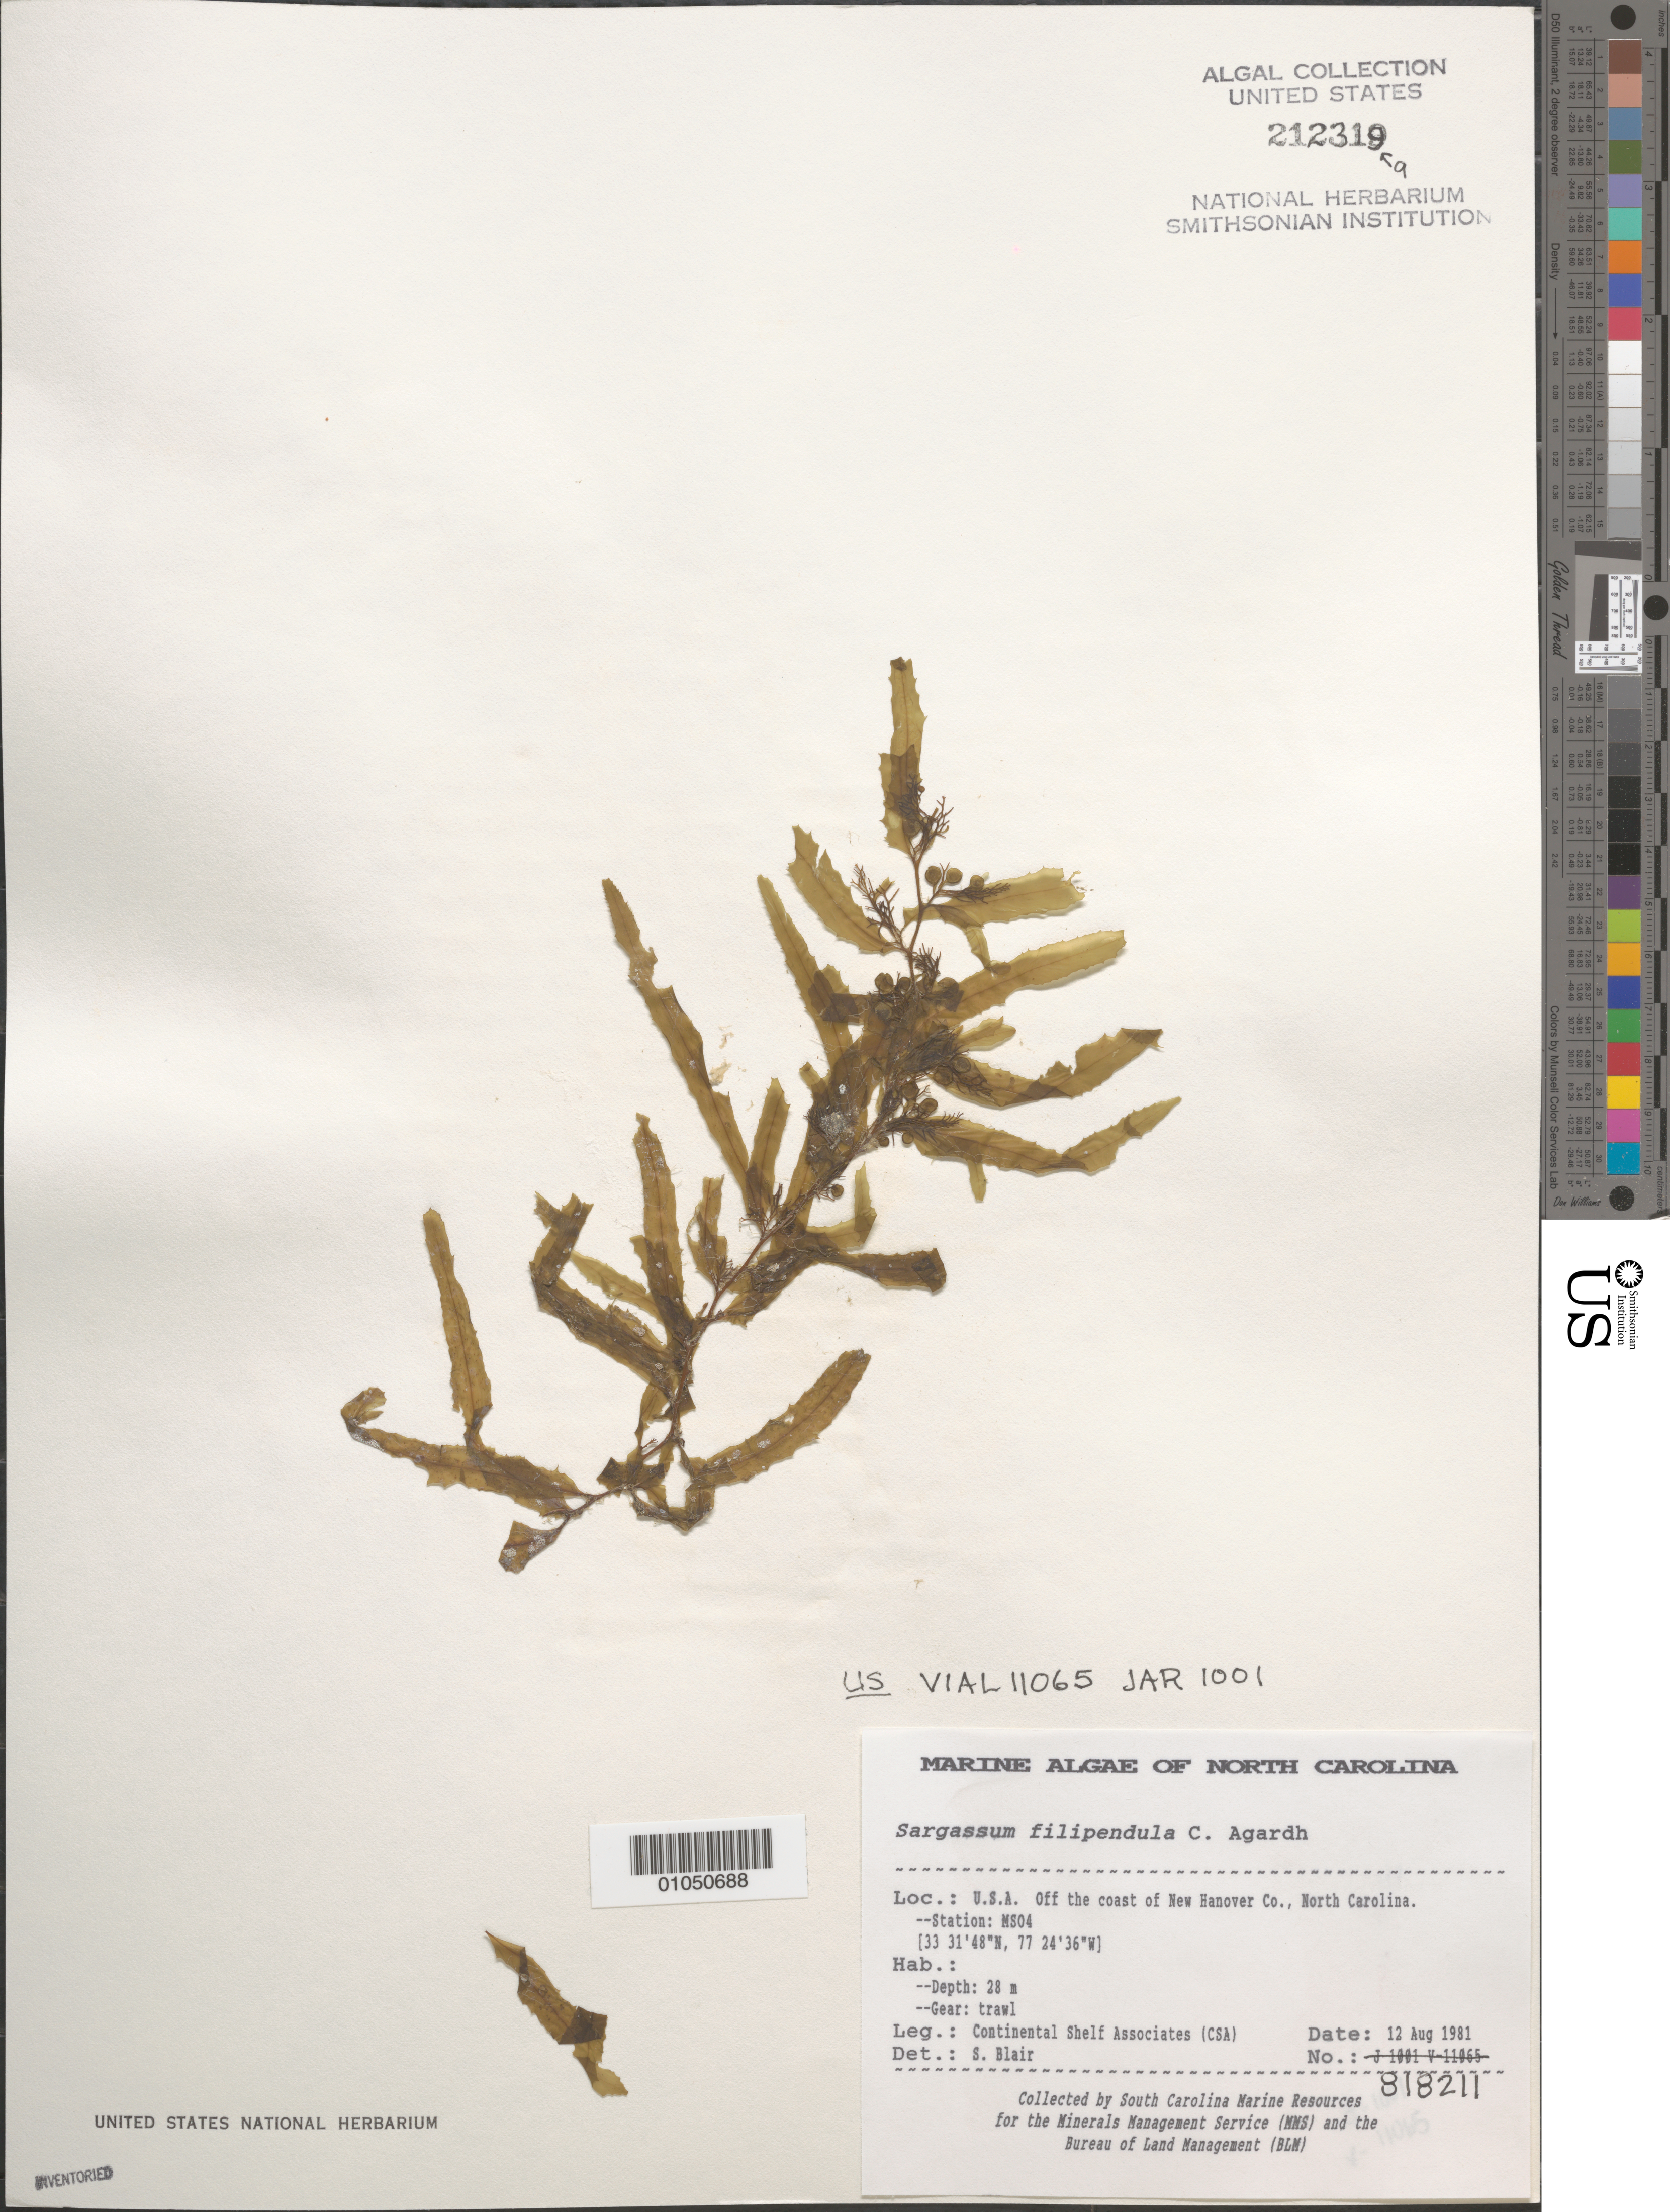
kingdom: Chromista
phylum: Ochrophyta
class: Phaeophyceae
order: Fucales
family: Sargassaceae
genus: Sargassum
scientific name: Sargassum filipendula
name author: C. Agardh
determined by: Blair, S. M.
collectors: Continental Shelf Associates for the MMS/BLM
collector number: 818211 Station MS04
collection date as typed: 12 Aug 1981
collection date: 1981-08-12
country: United States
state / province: North Carolina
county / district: New Hanover County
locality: Off coast of New Hanover County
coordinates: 33 31'48"N, 77 24'36"W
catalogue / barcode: US 212319